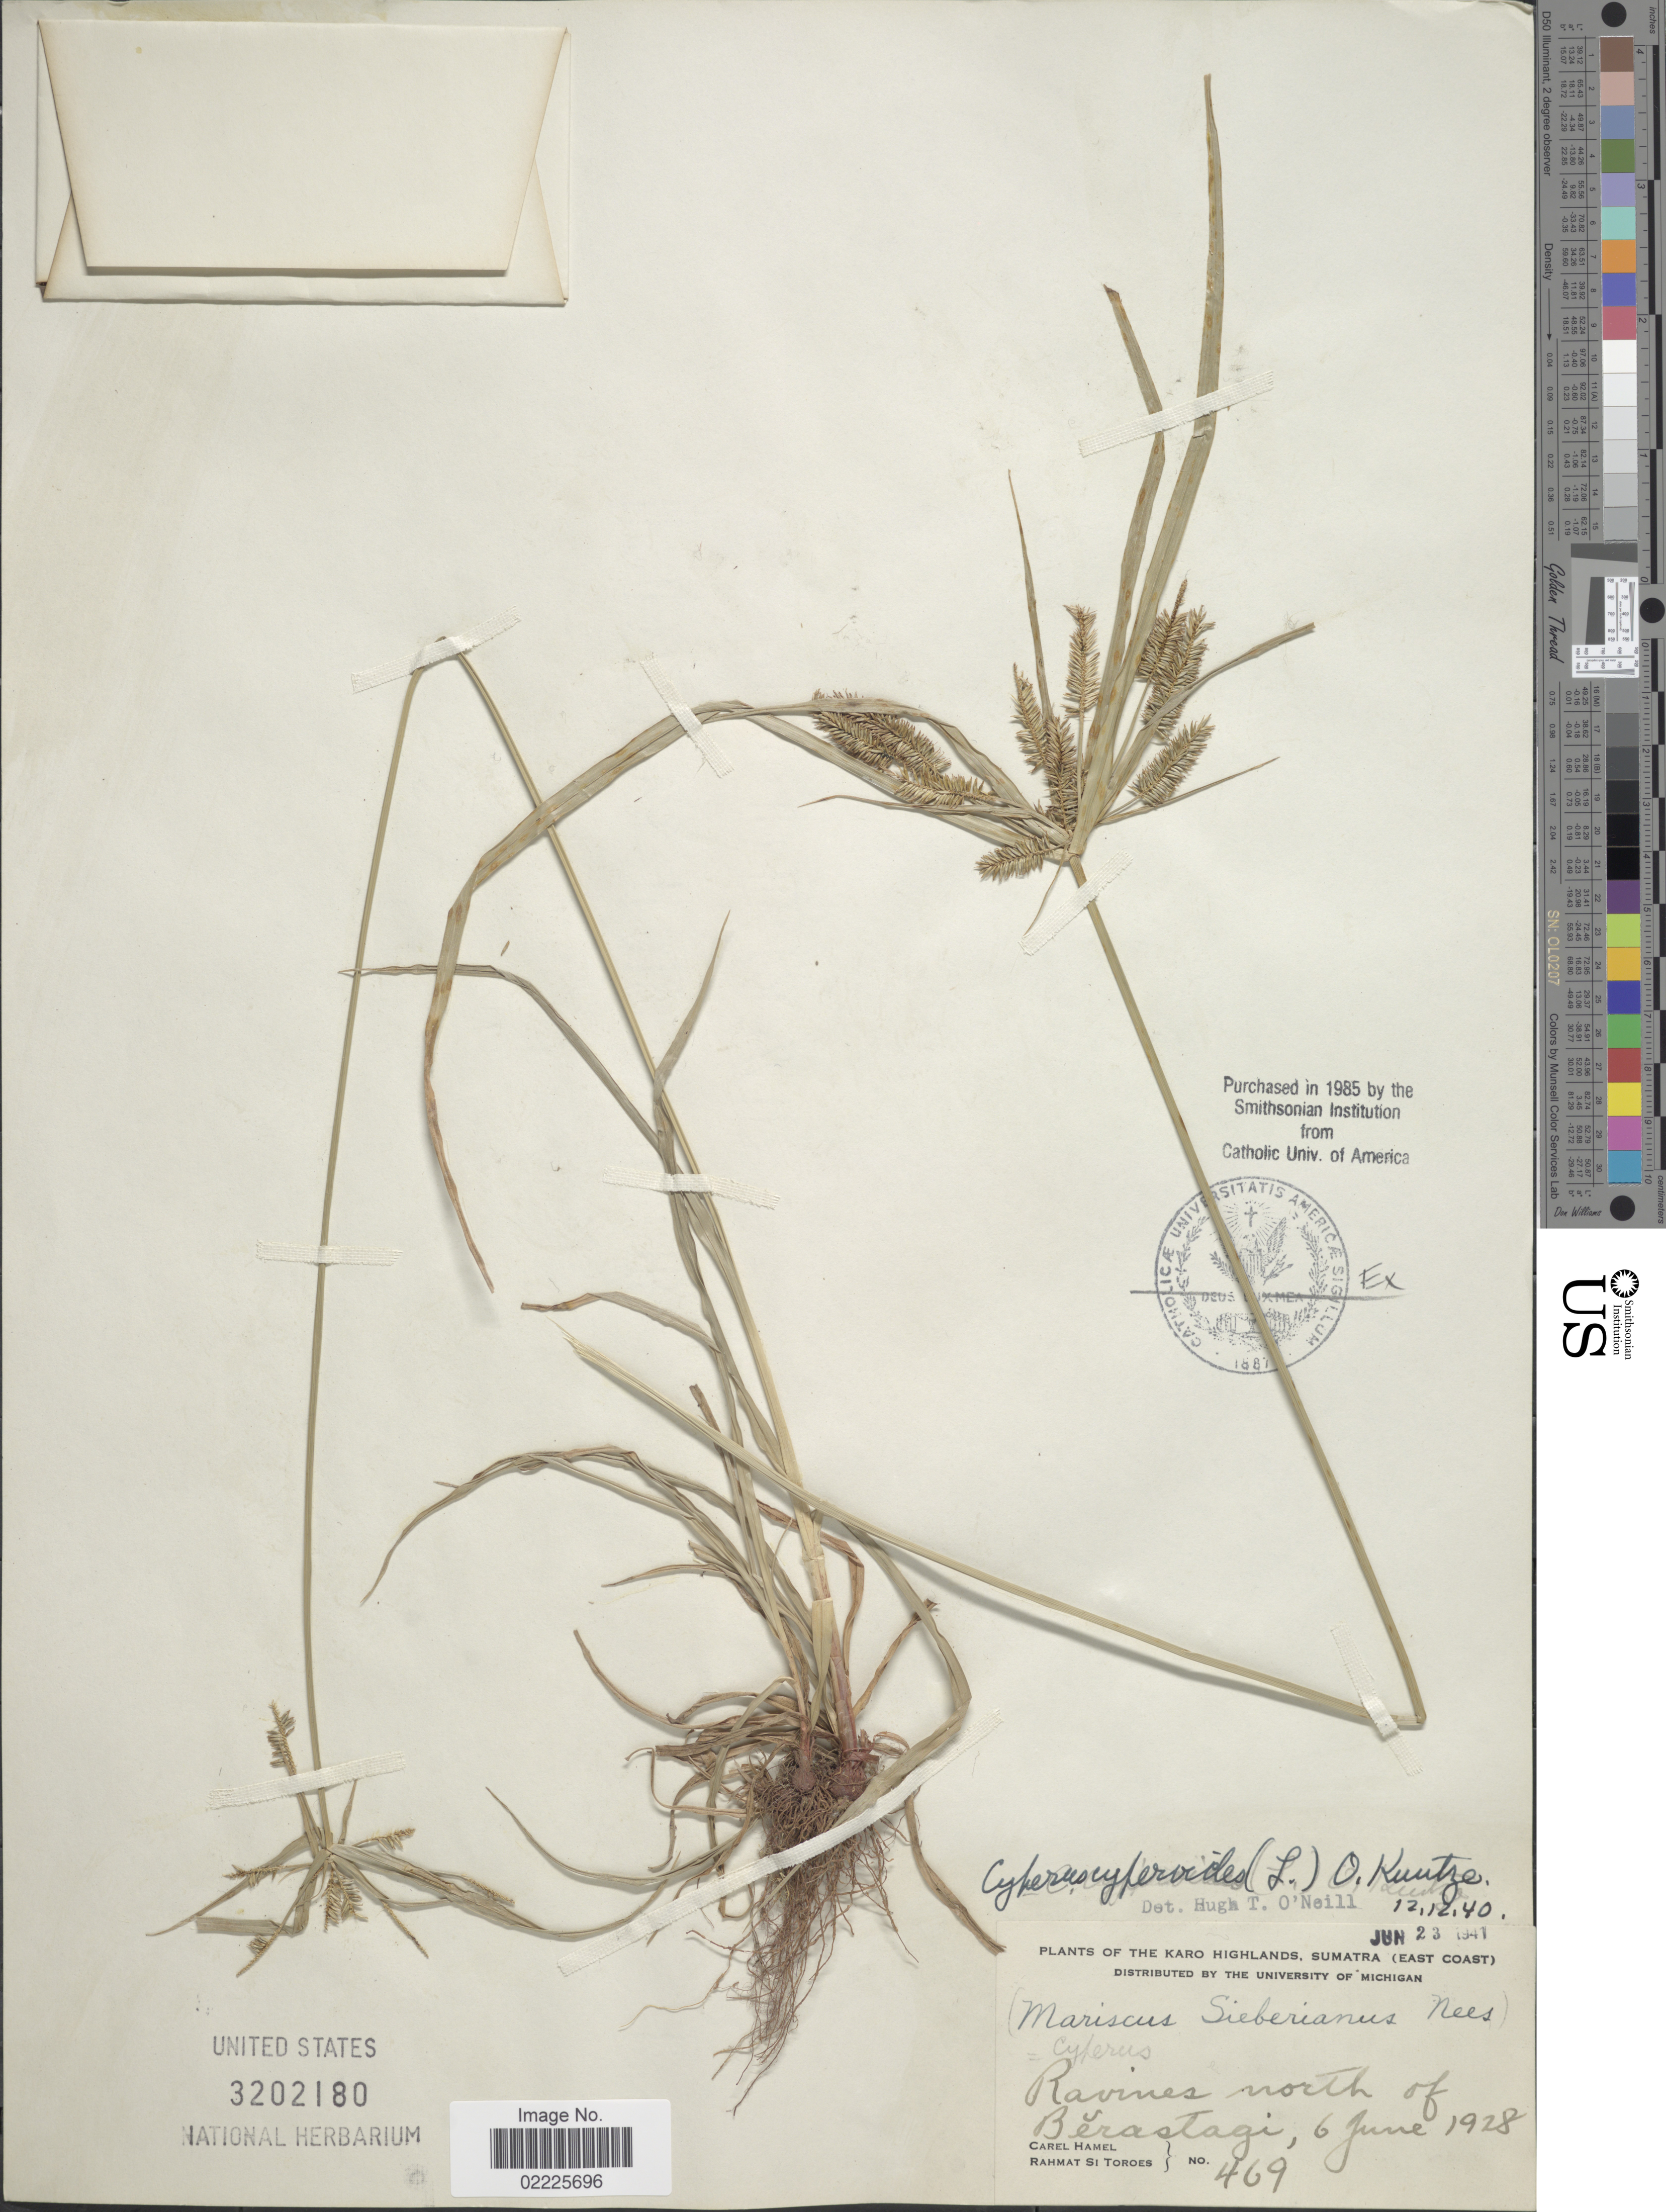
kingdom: Plantae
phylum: Tracheophyta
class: Liliopsida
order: Poales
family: Cyperaceae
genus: Cyperus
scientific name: Cyperus cyperoides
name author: (L.) Kuntze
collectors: C. Hamel & Rahmat Si Boeea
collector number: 469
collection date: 1928-06-06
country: Indonesia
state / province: Sumatra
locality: The Karo Highlands, (East Coast), ravines north of Berastagi.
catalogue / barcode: US 3202180